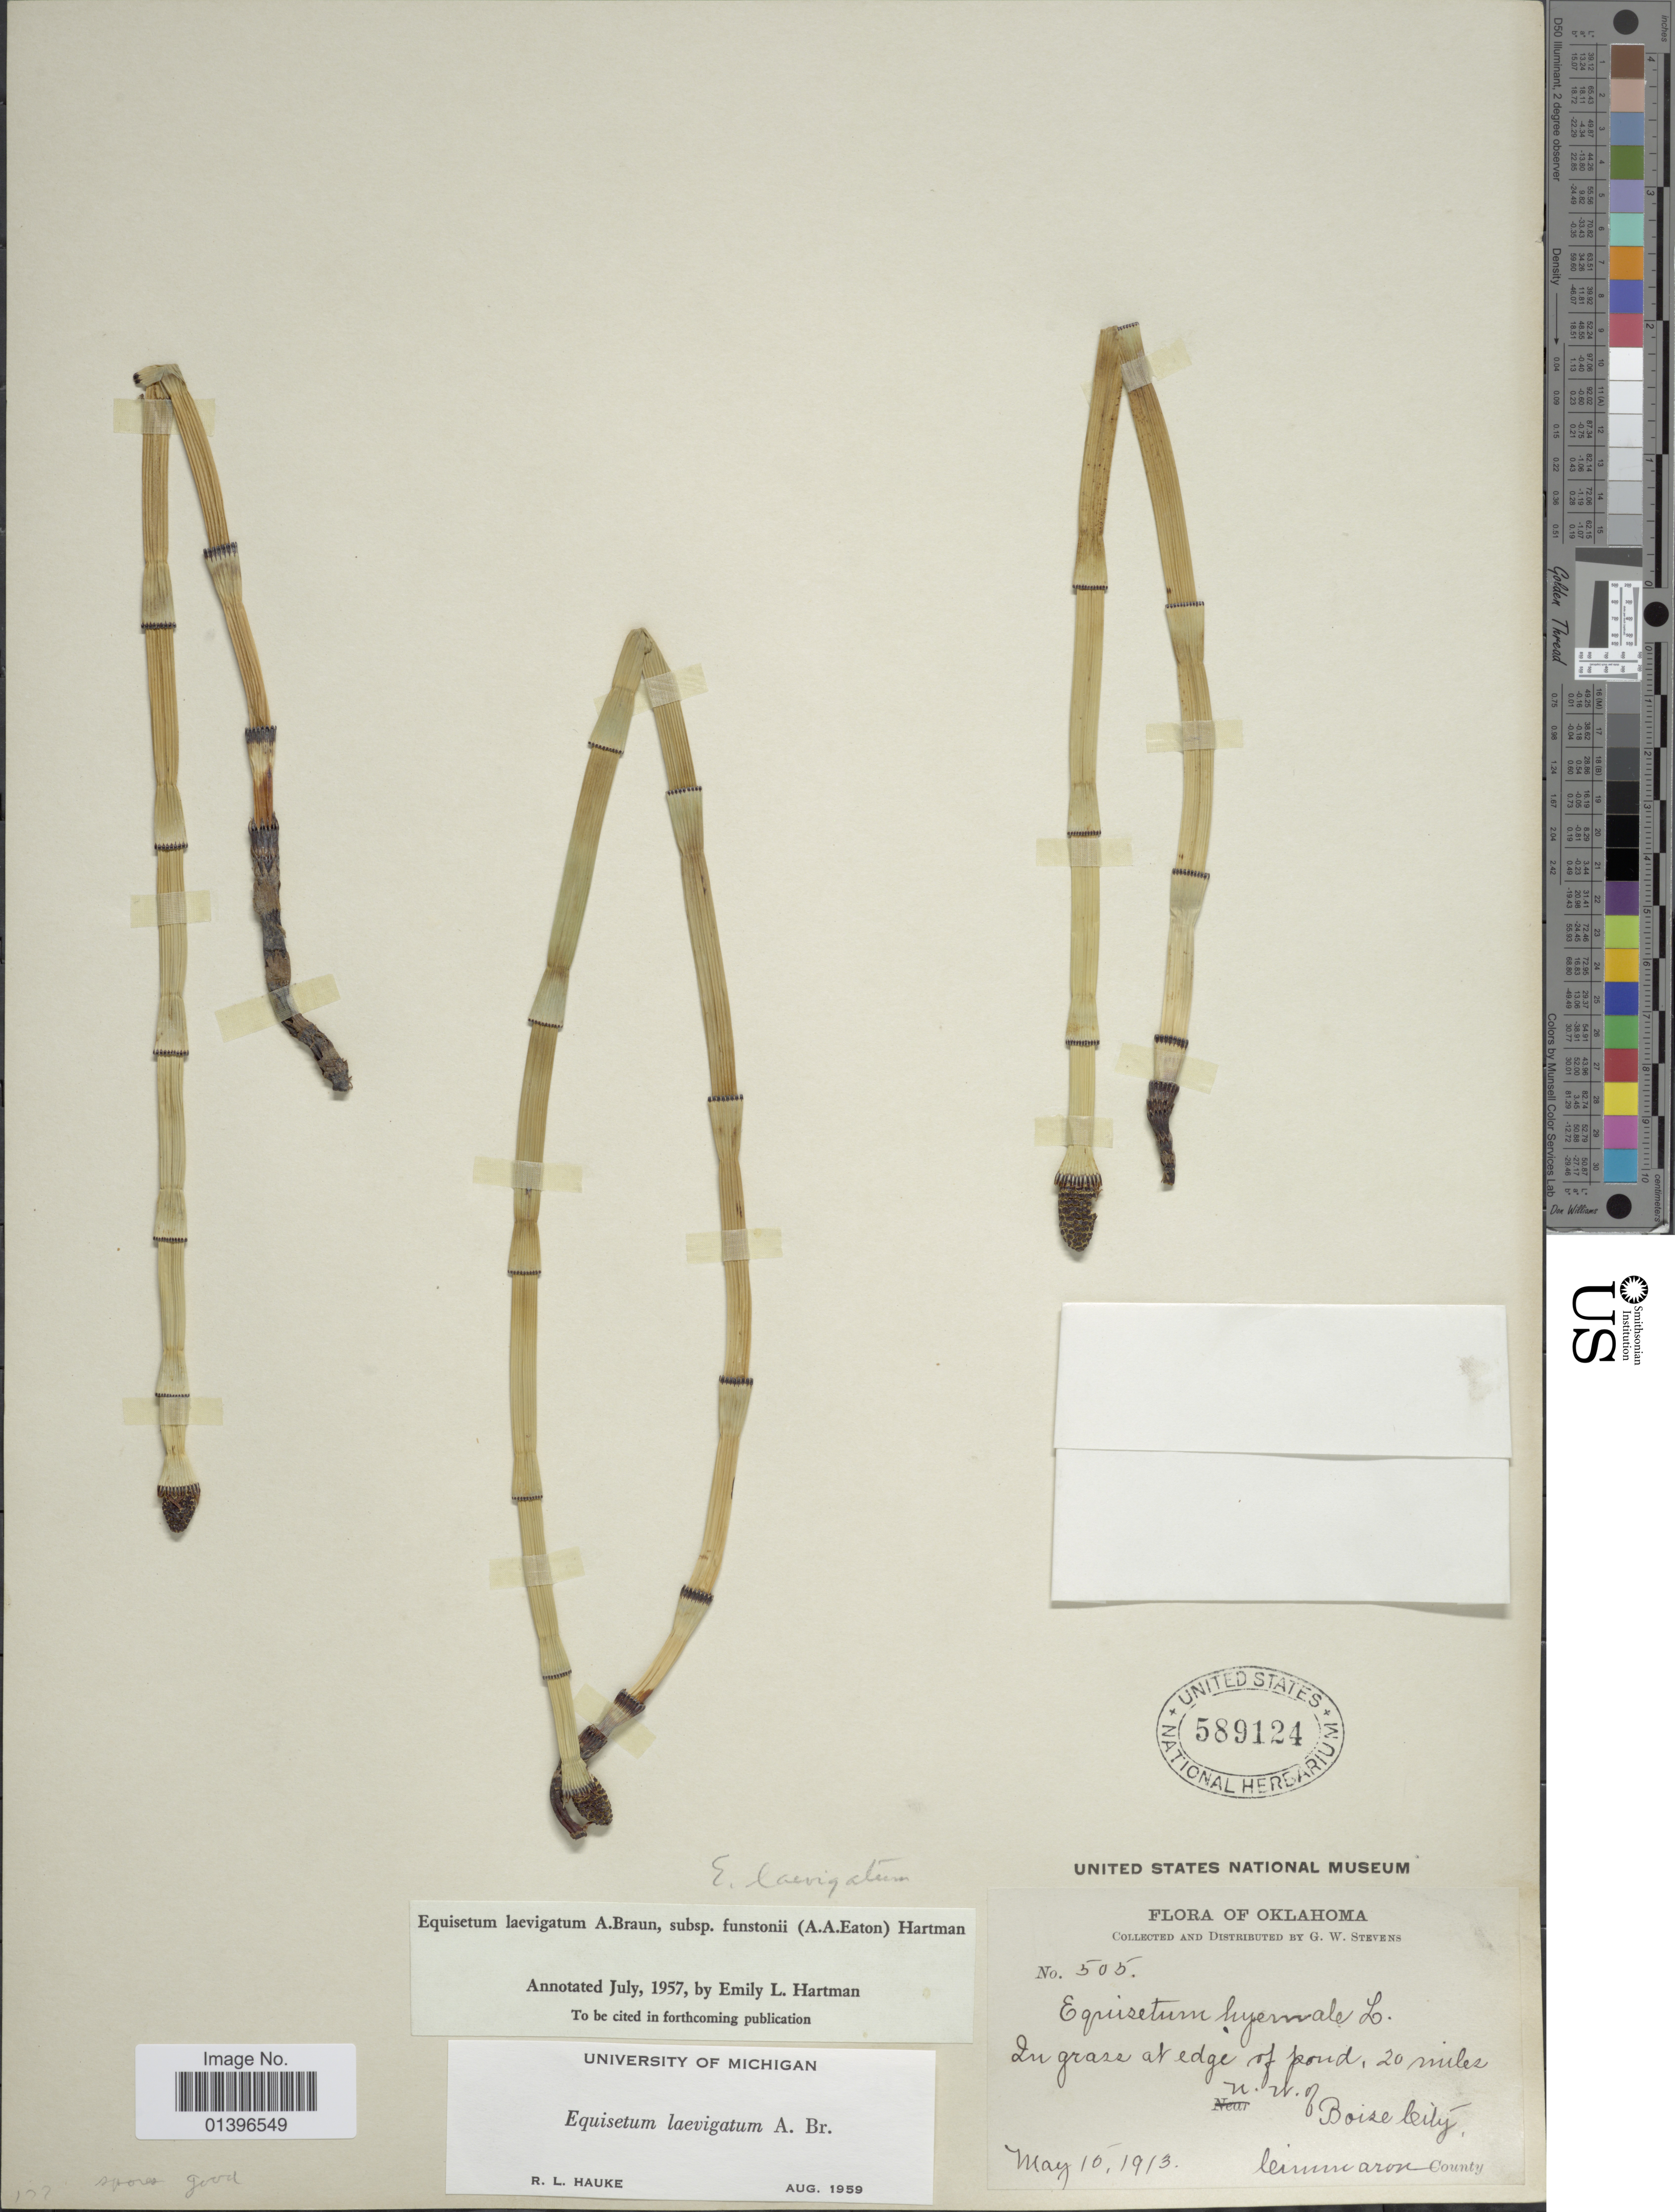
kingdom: Plantae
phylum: Tracheophyta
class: Polypodiopsida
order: Equisetales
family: Equisetaceae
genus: Equisetum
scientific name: Equisetum laevigatum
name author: A. Braun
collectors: G. W. Stevens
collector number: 505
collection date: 1913-05-15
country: United States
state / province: Oklahoma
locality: In grass at edge of pond, 20 miles N.W. of Boize City, Cimmaron County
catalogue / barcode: US 589124